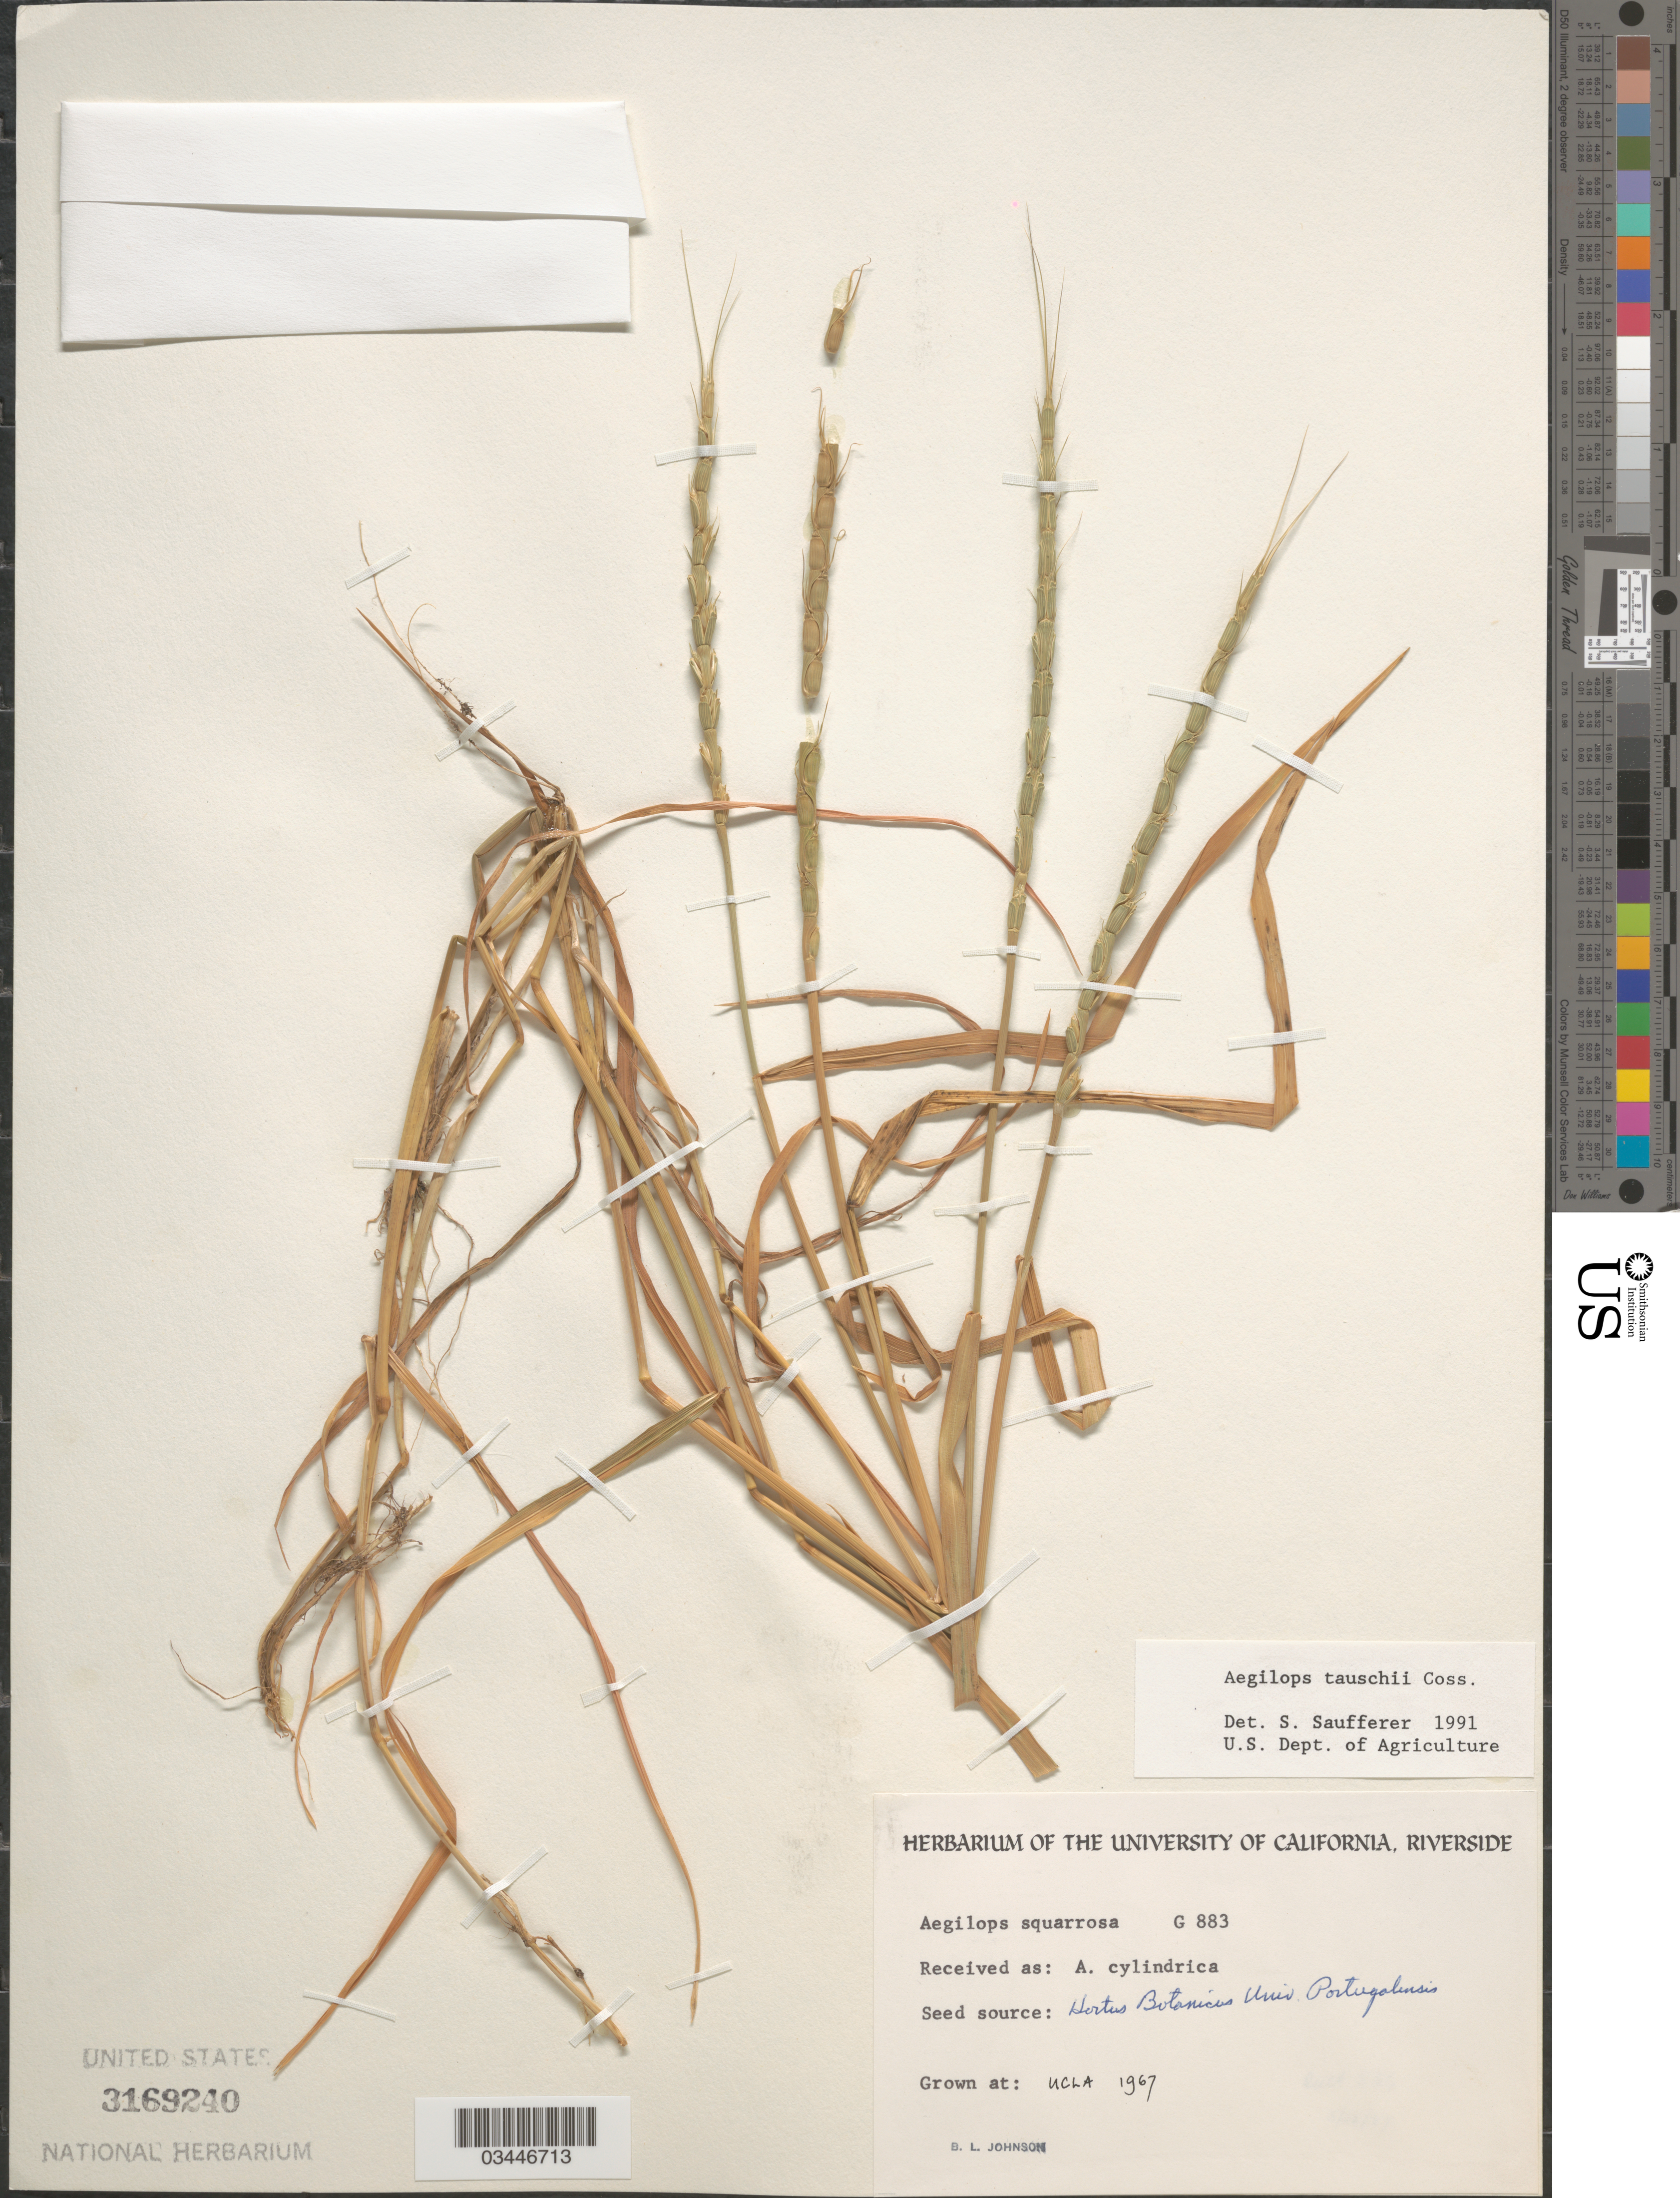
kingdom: Plantae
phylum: Tracheophyta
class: Liliopsida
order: Poales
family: Poaceae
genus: Aegilops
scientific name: Aegilops tauschii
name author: Coss.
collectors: B. Johnson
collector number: G883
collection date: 1967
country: United States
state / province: California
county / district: Los Angeles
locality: UCLA.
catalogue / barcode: US 3169240